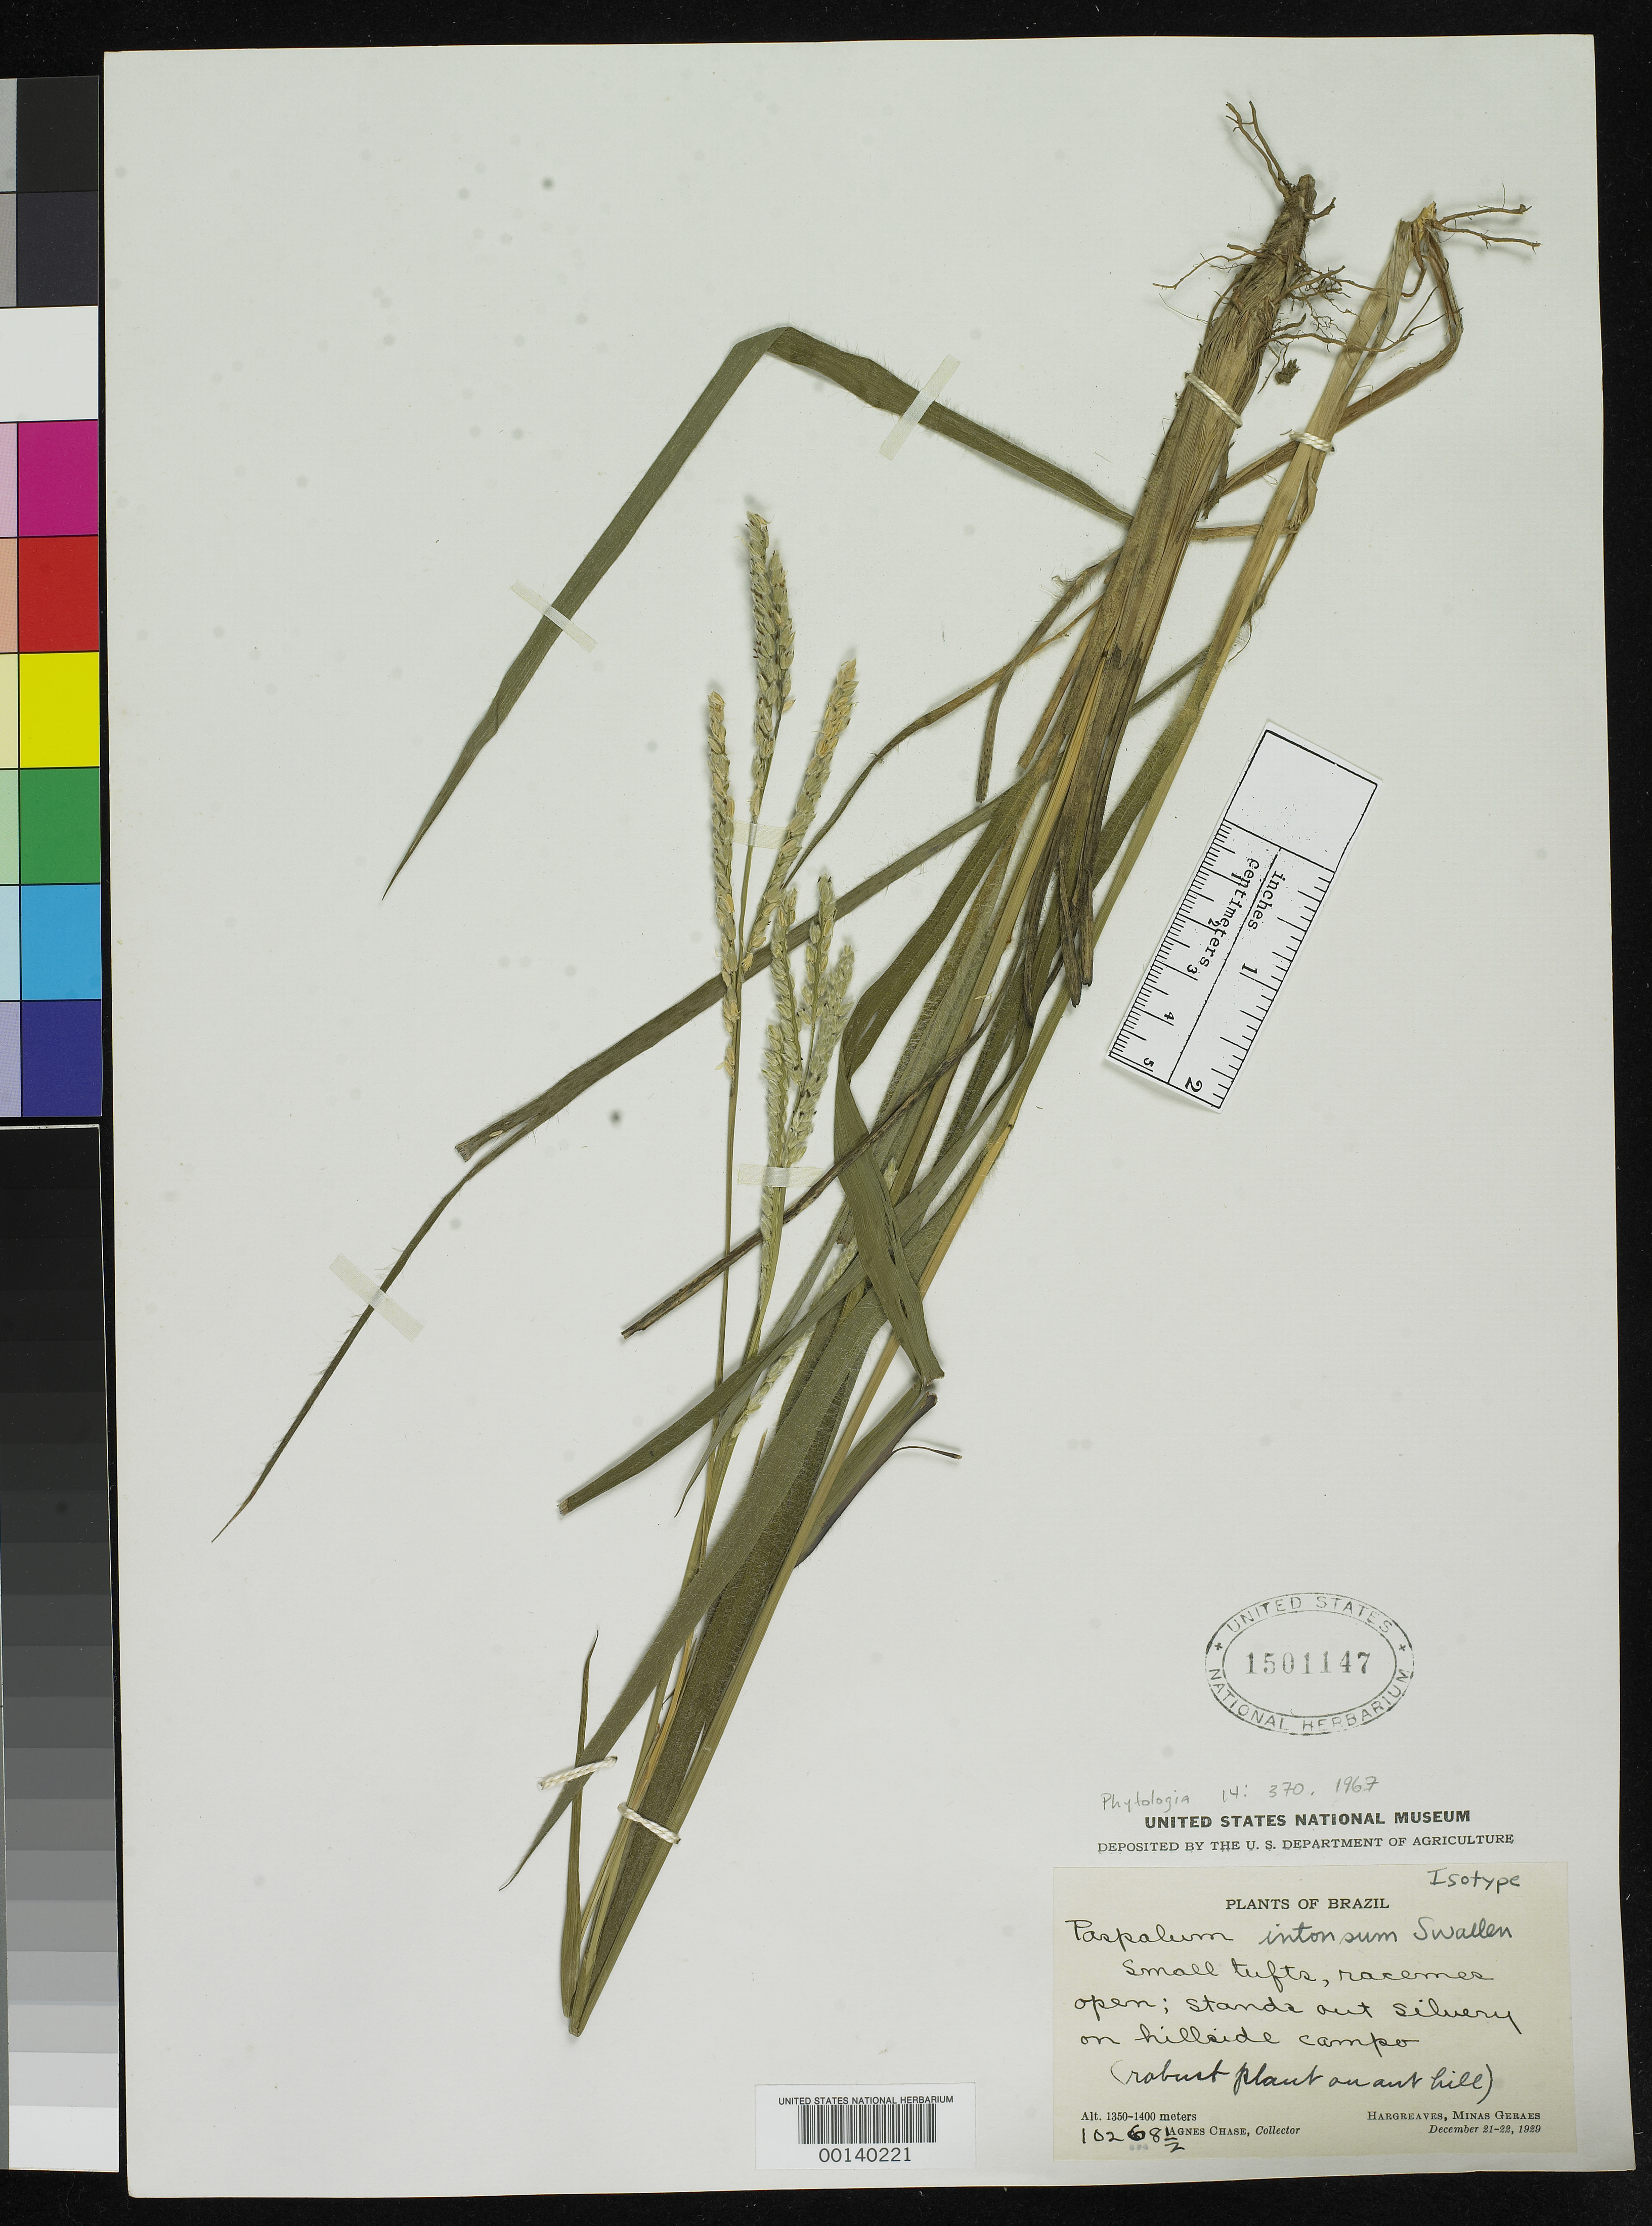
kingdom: Plantae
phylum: Tracheophyta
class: Liliopsida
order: Poales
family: Poaceae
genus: Paspalum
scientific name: Paspalum intonsum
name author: Swallen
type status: Isotype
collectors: A. Chase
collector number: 10268 1/2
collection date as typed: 21 Dec 1929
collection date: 1929-12-21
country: Brazil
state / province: Minas Gerais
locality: Hargreaves.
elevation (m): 1350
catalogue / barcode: US 1501147